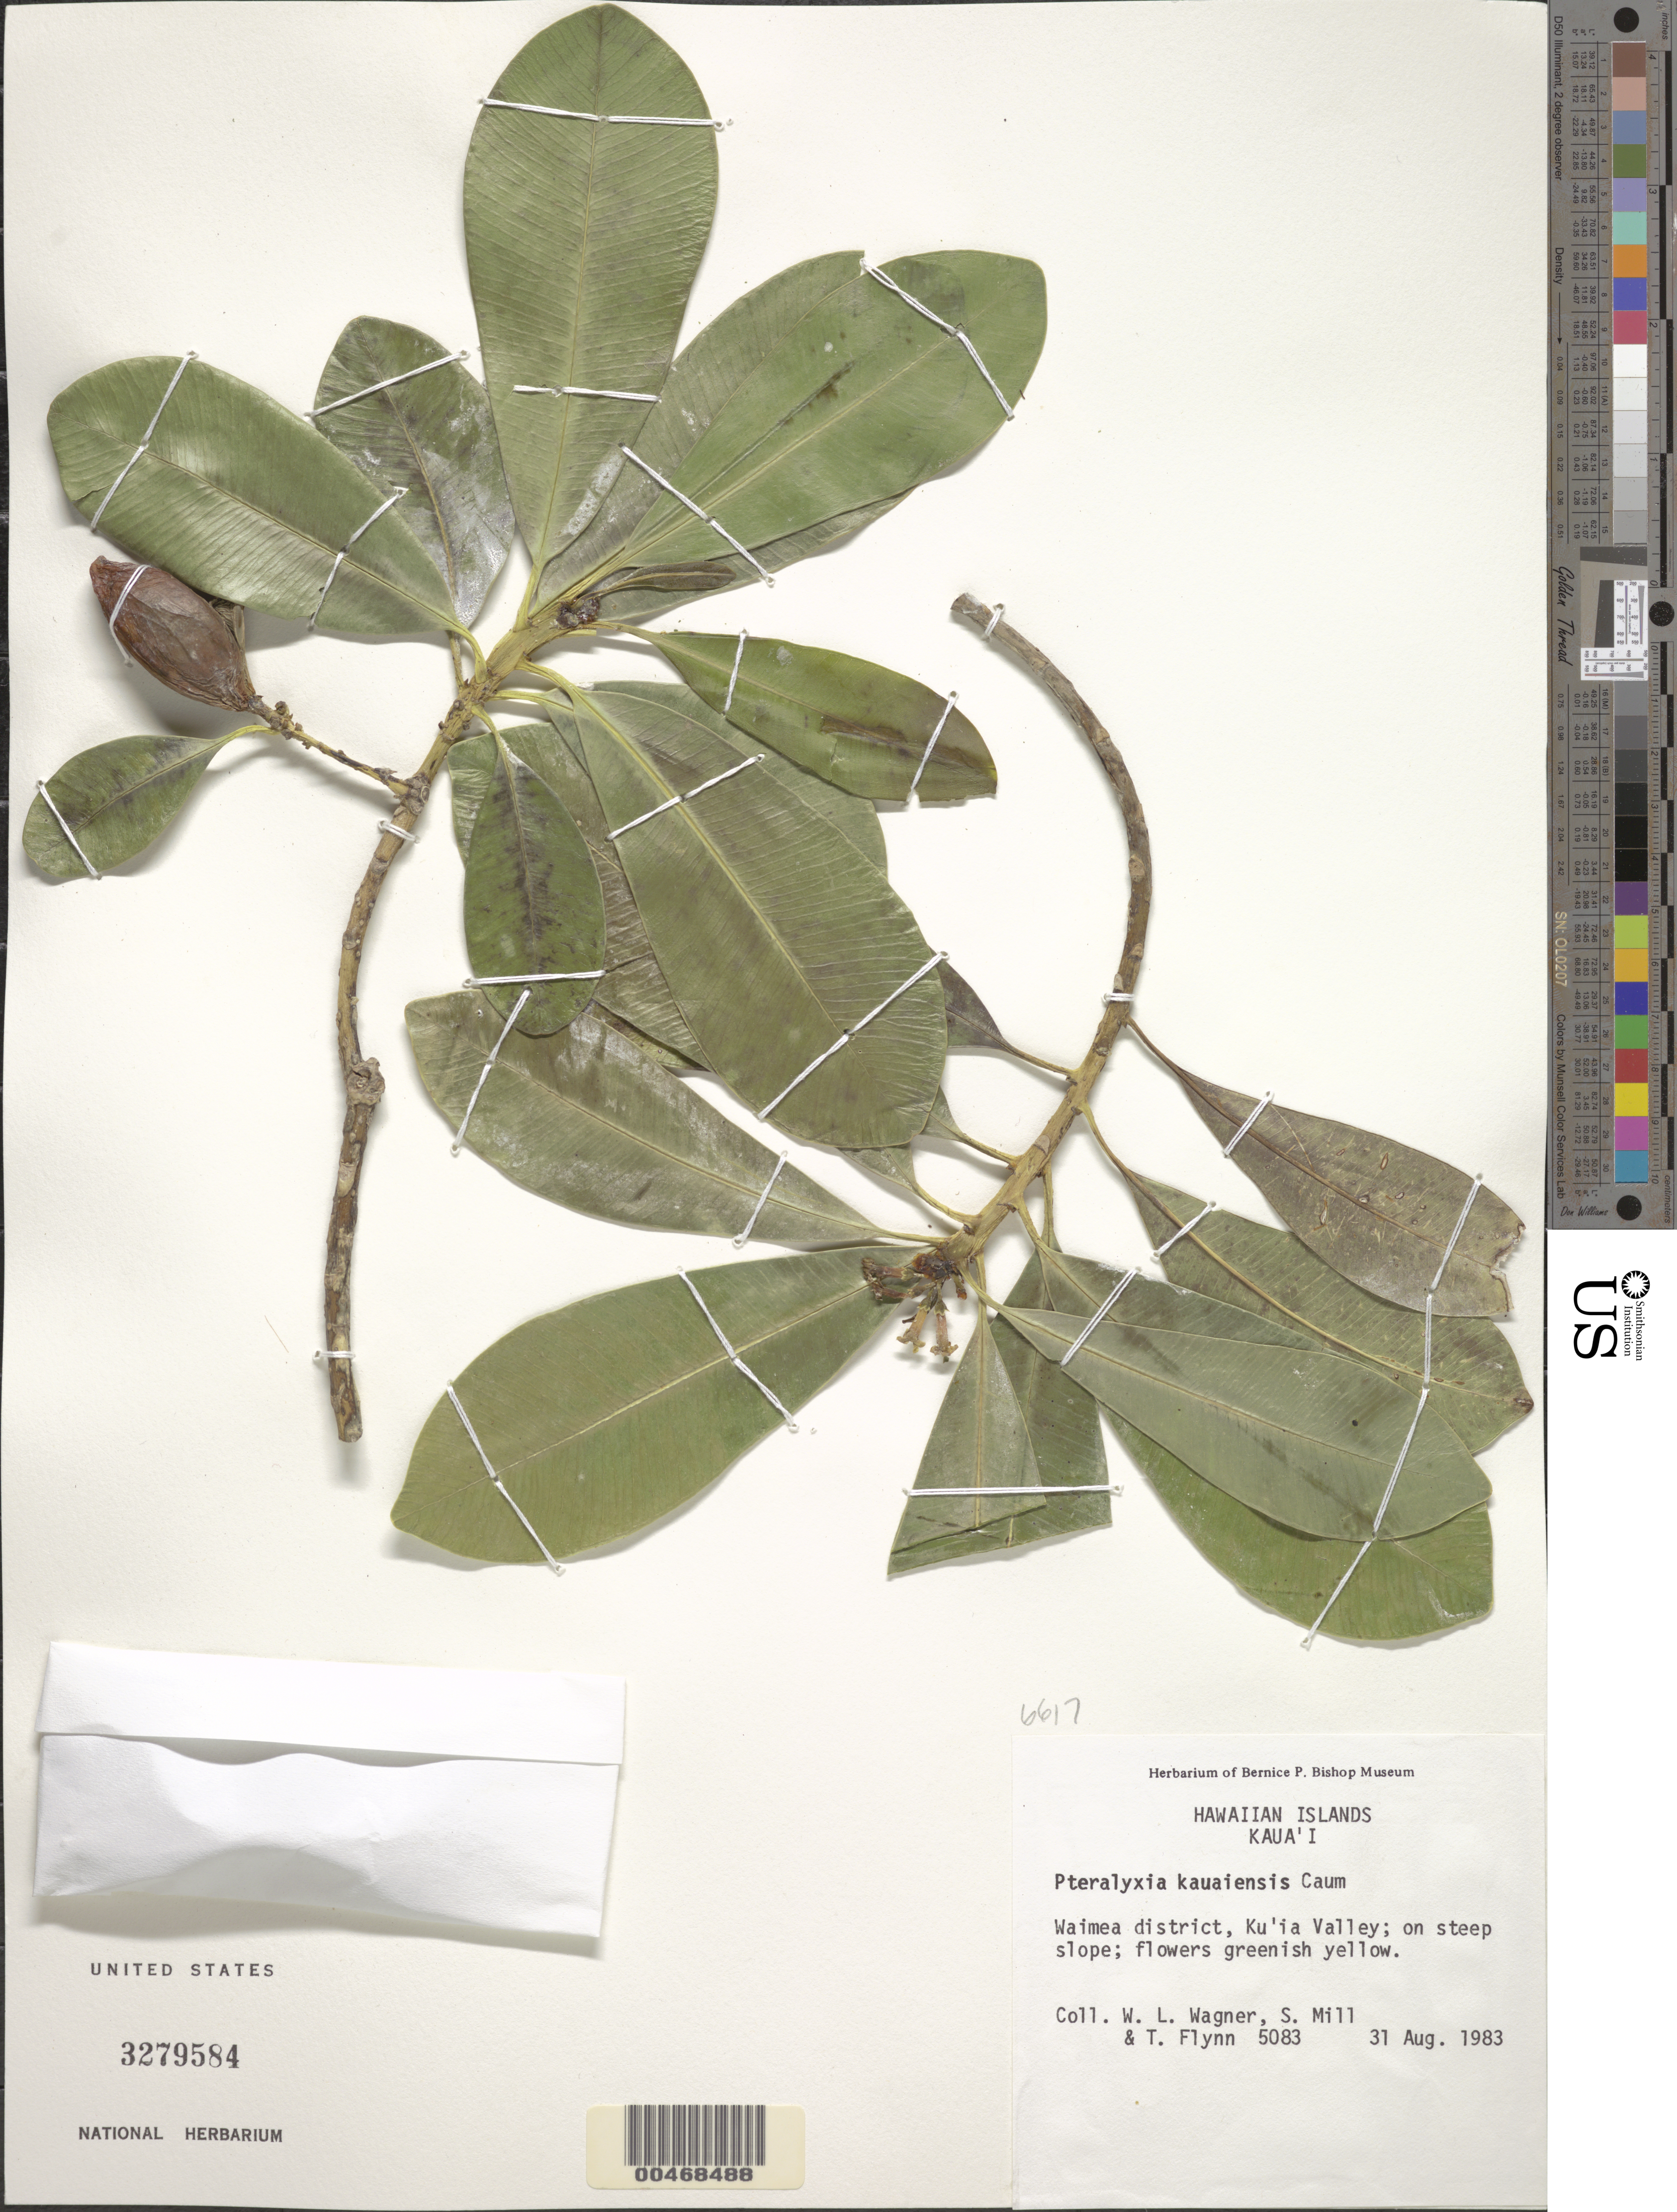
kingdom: Plantae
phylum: Tracheophyta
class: Magnoliopsida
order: Gentianales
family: Apocynaceae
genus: Pteralyxia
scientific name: Pteralyxia kauaiensis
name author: Caum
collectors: W. L. Wagner, S. W. Miller & T. W. Flynn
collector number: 5083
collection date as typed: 31 Aug 1983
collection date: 1983-08-31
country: United States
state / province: Hawaii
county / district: Kauai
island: Kaua'i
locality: Waimea Dist., Ku'ia Valley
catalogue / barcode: US 3279584